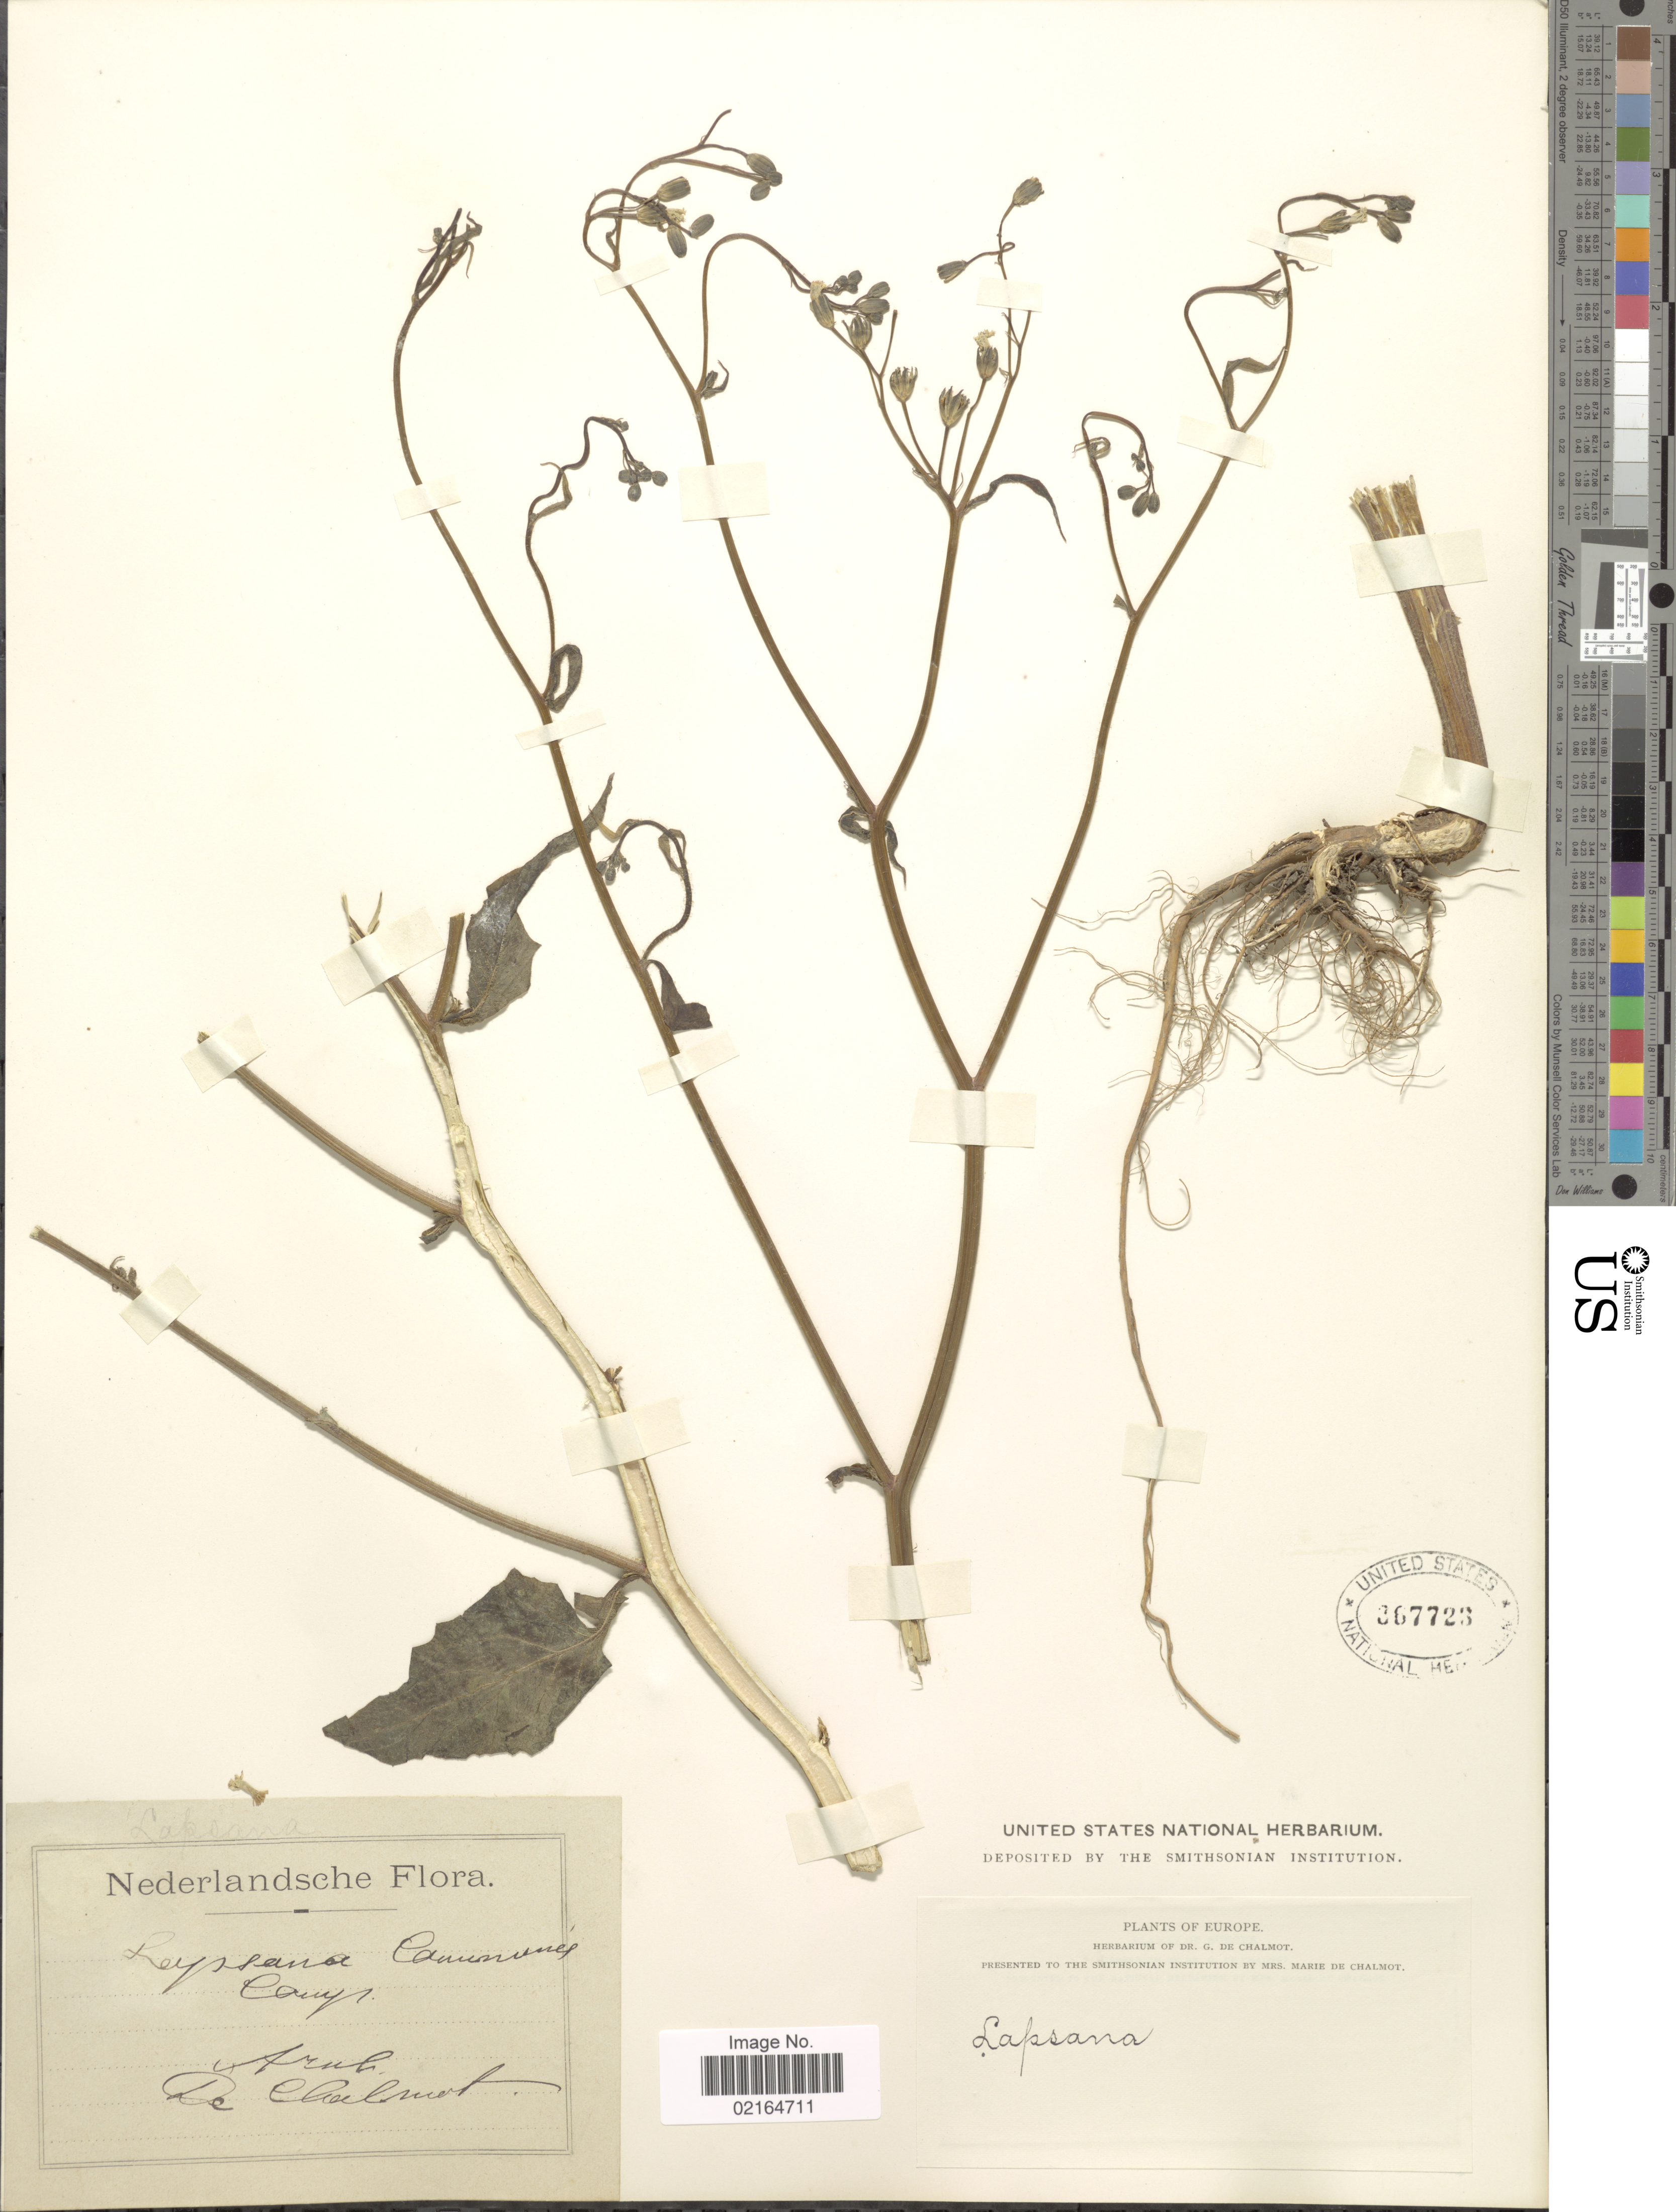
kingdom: Plantae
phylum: Tracheophyta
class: Magnoliopsida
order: Asterales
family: Asteraceae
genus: Lapsana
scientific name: Lapsana communis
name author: L.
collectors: G. de Chalmot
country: Netherlands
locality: Arnh.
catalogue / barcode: US 367723